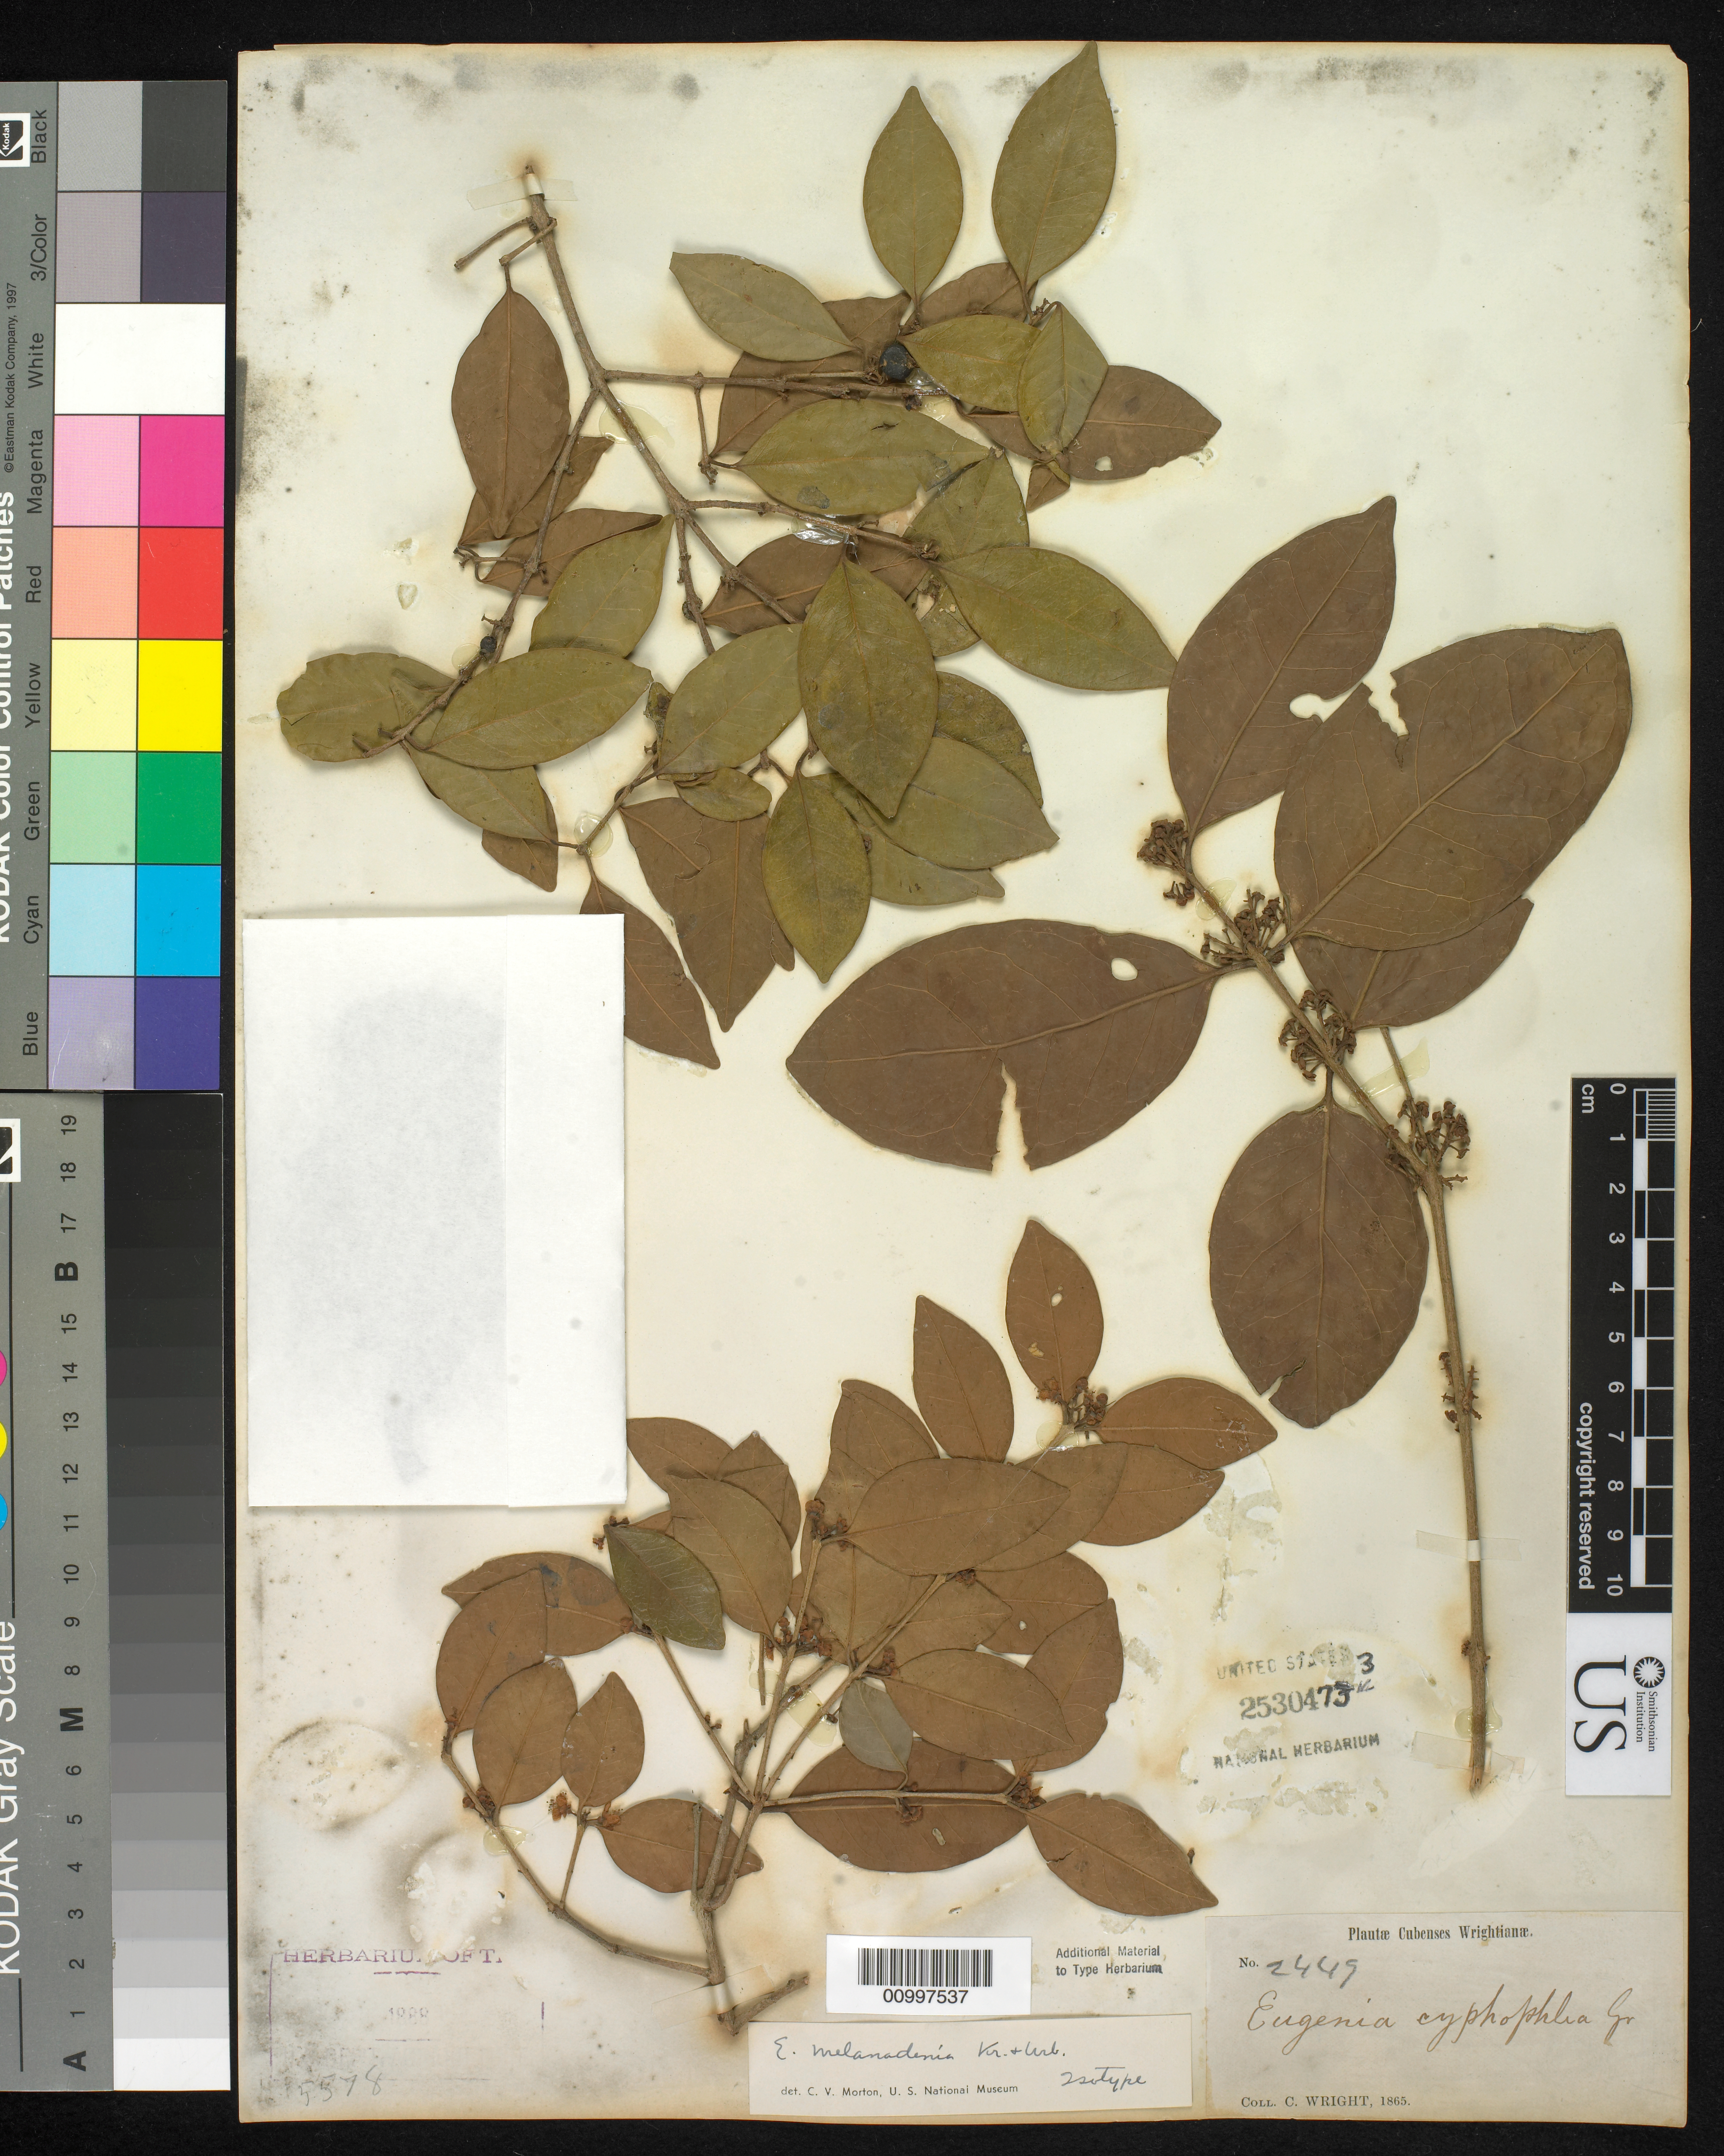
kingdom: Plantae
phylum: Tracheophyta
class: Magnoliopsida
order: Myrtales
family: Myrtaceae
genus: Eugenia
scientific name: Eugenia melanadenia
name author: Krug & Urb.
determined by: Morton, C. V.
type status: Isotype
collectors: C. Wright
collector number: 2449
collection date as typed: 1865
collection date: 1865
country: Cuba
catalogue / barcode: US 2530473